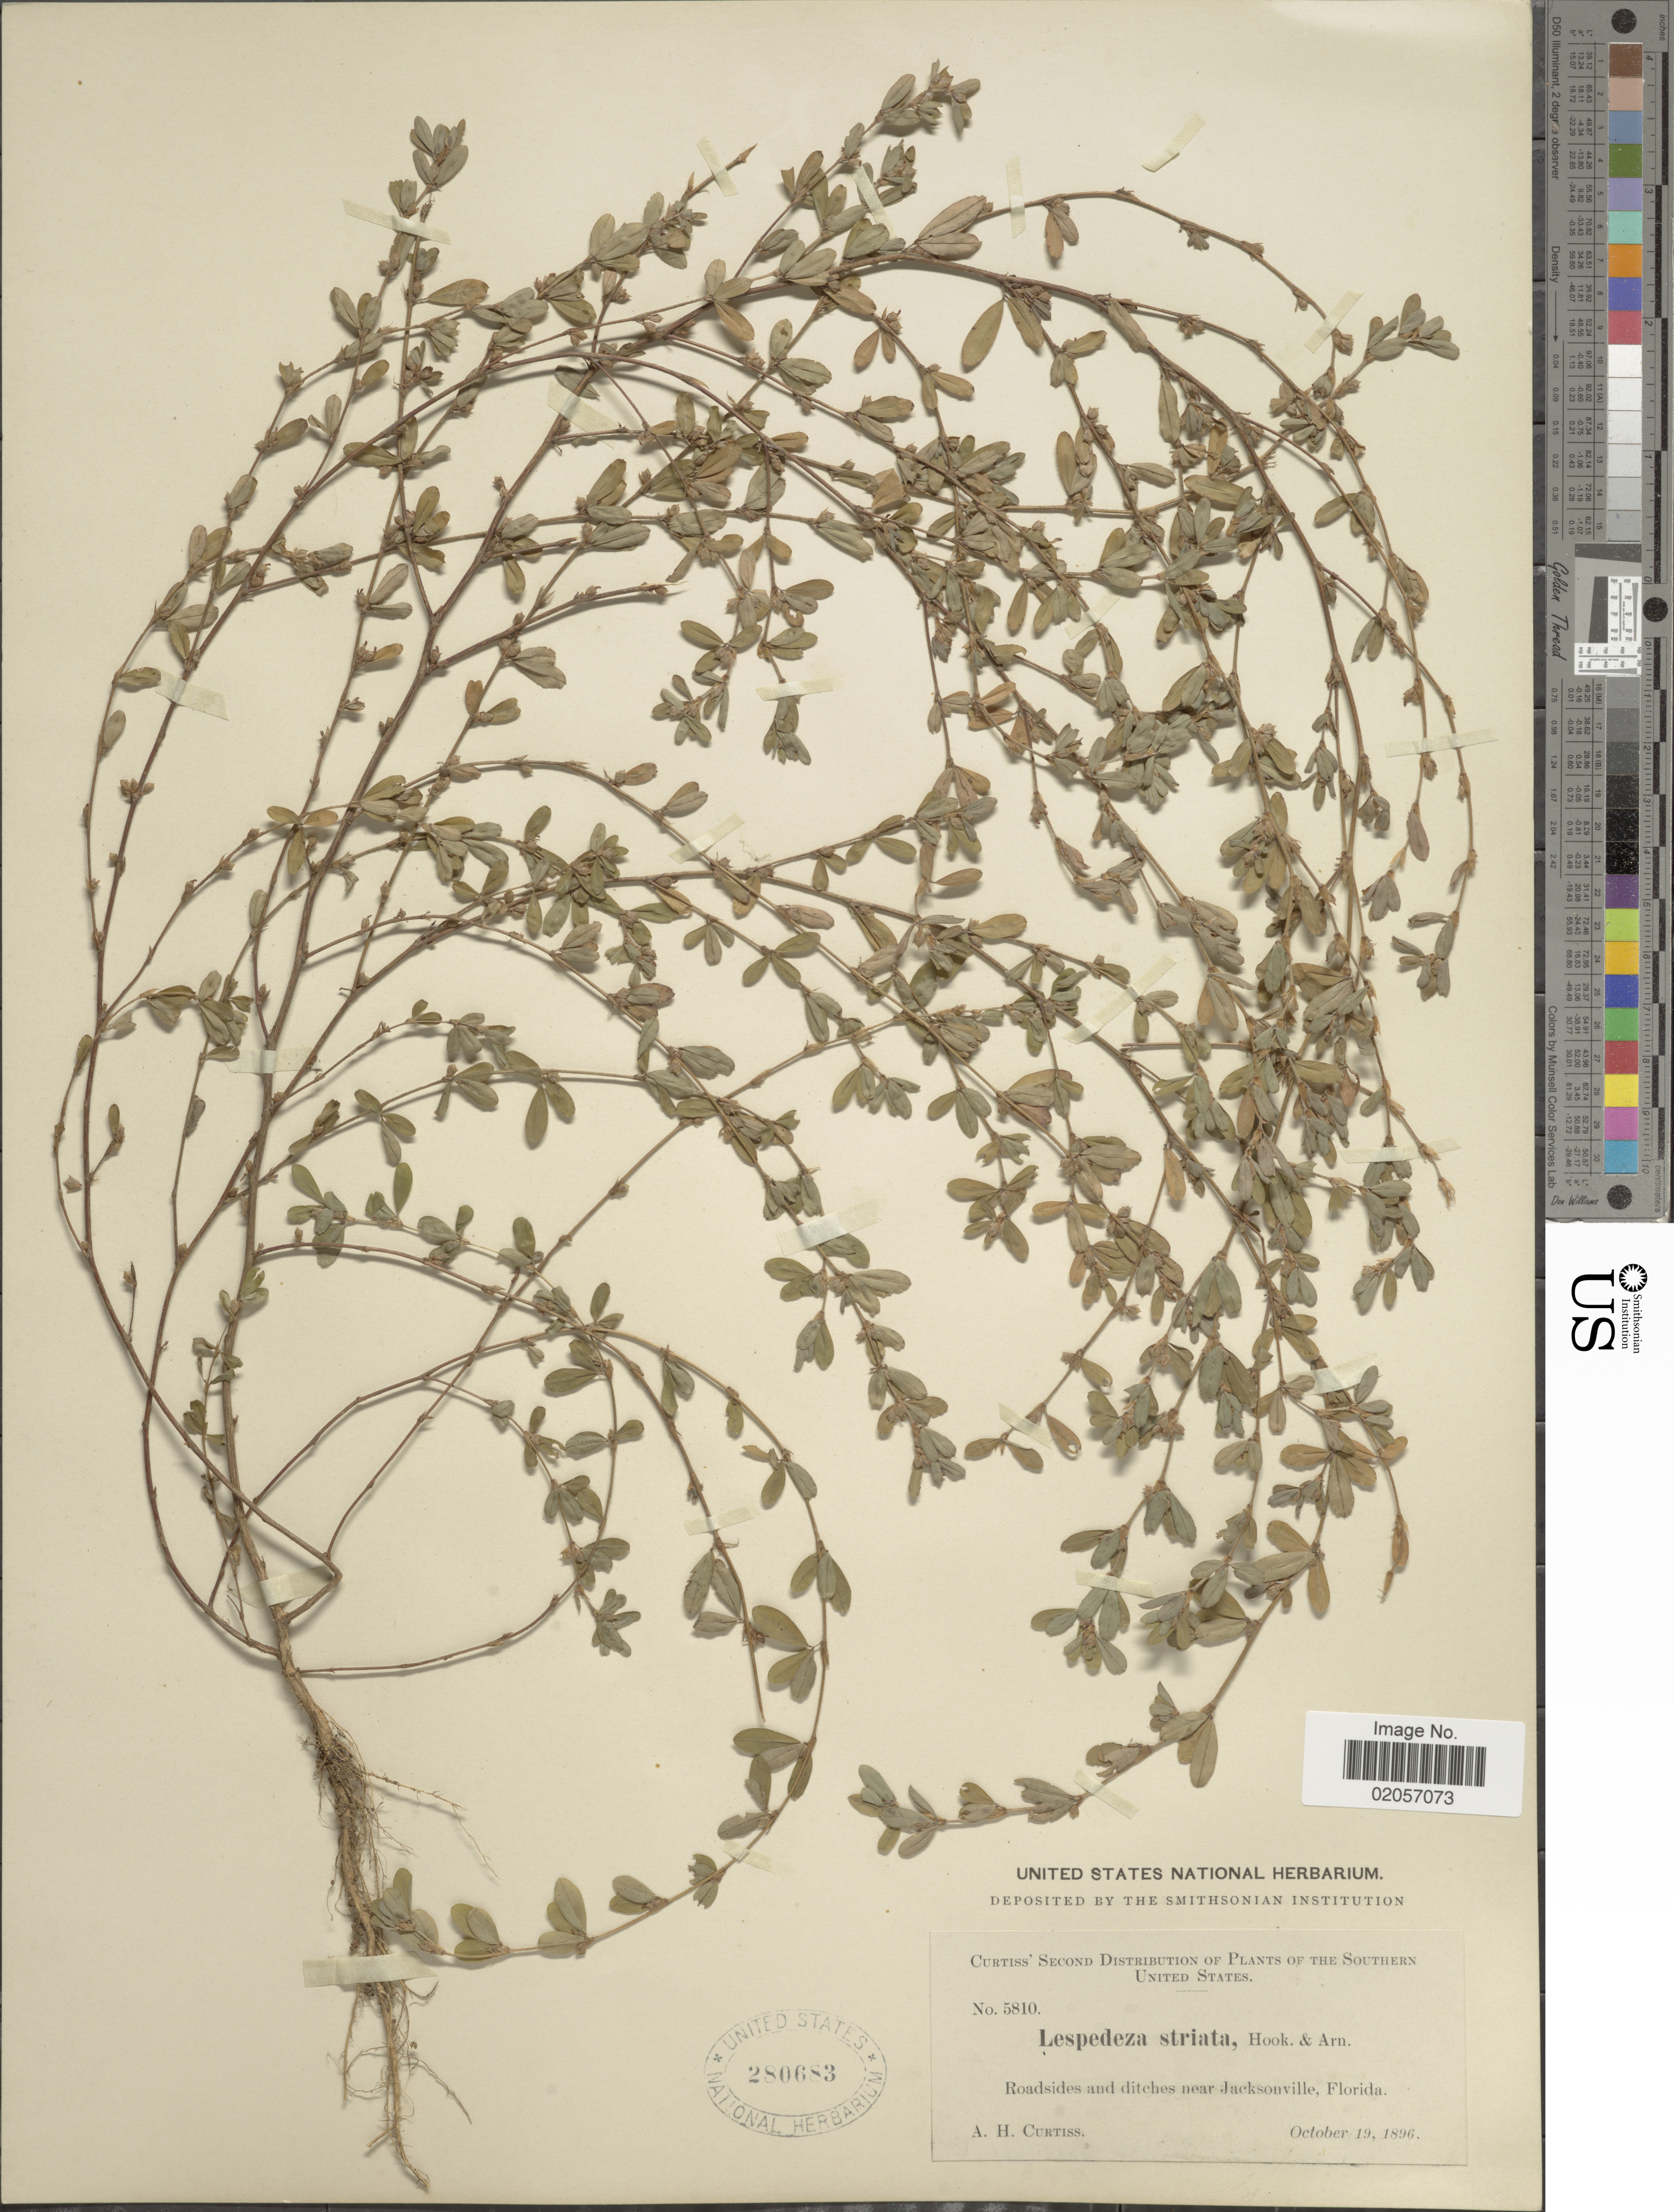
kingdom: Plantae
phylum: Tracheophyta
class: Magnoliopsida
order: Fabales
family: Fabaceae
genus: Kummerowia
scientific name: Kummerowia striata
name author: (Thunb.) Schindl.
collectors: A. H. Curtiss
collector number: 5810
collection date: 1896-10-19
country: United States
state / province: Florida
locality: Southern United States. Roadsides and ditches near Jacksonville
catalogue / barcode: US 280683